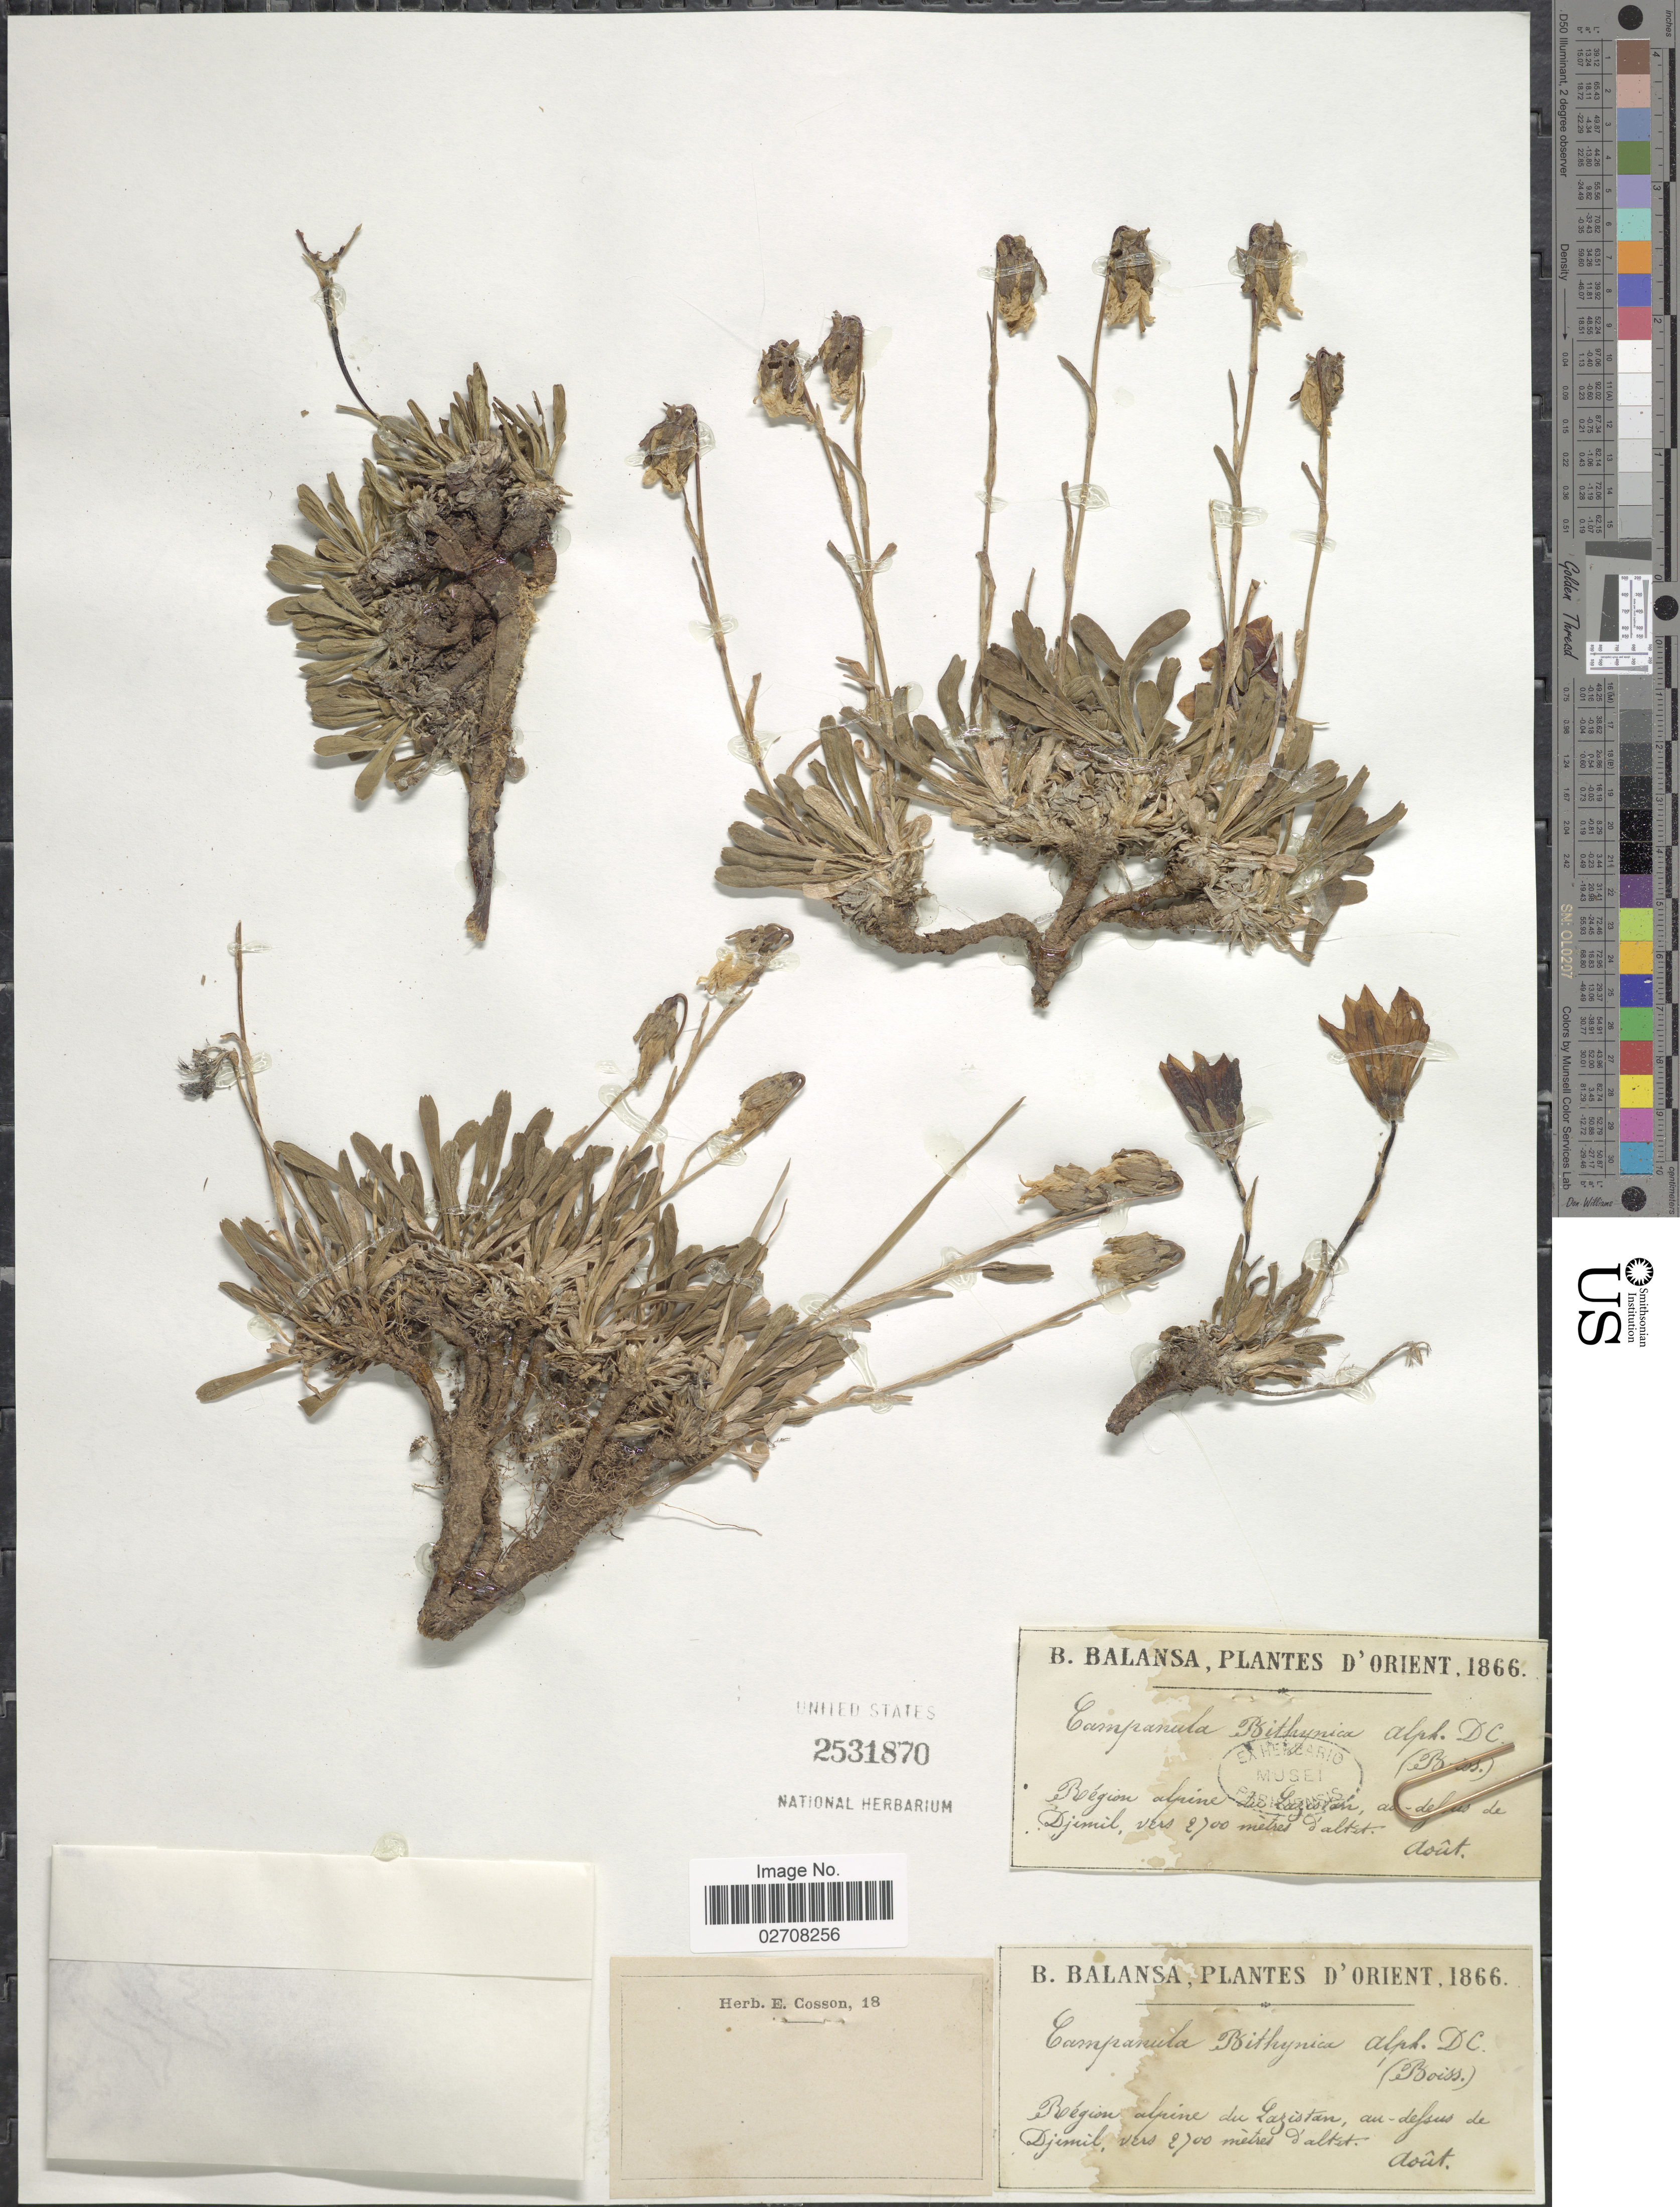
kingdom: Plantae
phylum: Tracheophyta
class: Magnoliopsida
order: Asterales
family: Campanulaceae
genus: Campanula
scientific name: Campanula bithynica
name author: A. DC.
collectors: B. Balansa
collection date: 1866-08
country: Turkey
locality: D'Orient. Region alpine du Lazistan, au-defsus de Djimil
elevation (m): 2700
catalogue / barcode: US 2531870